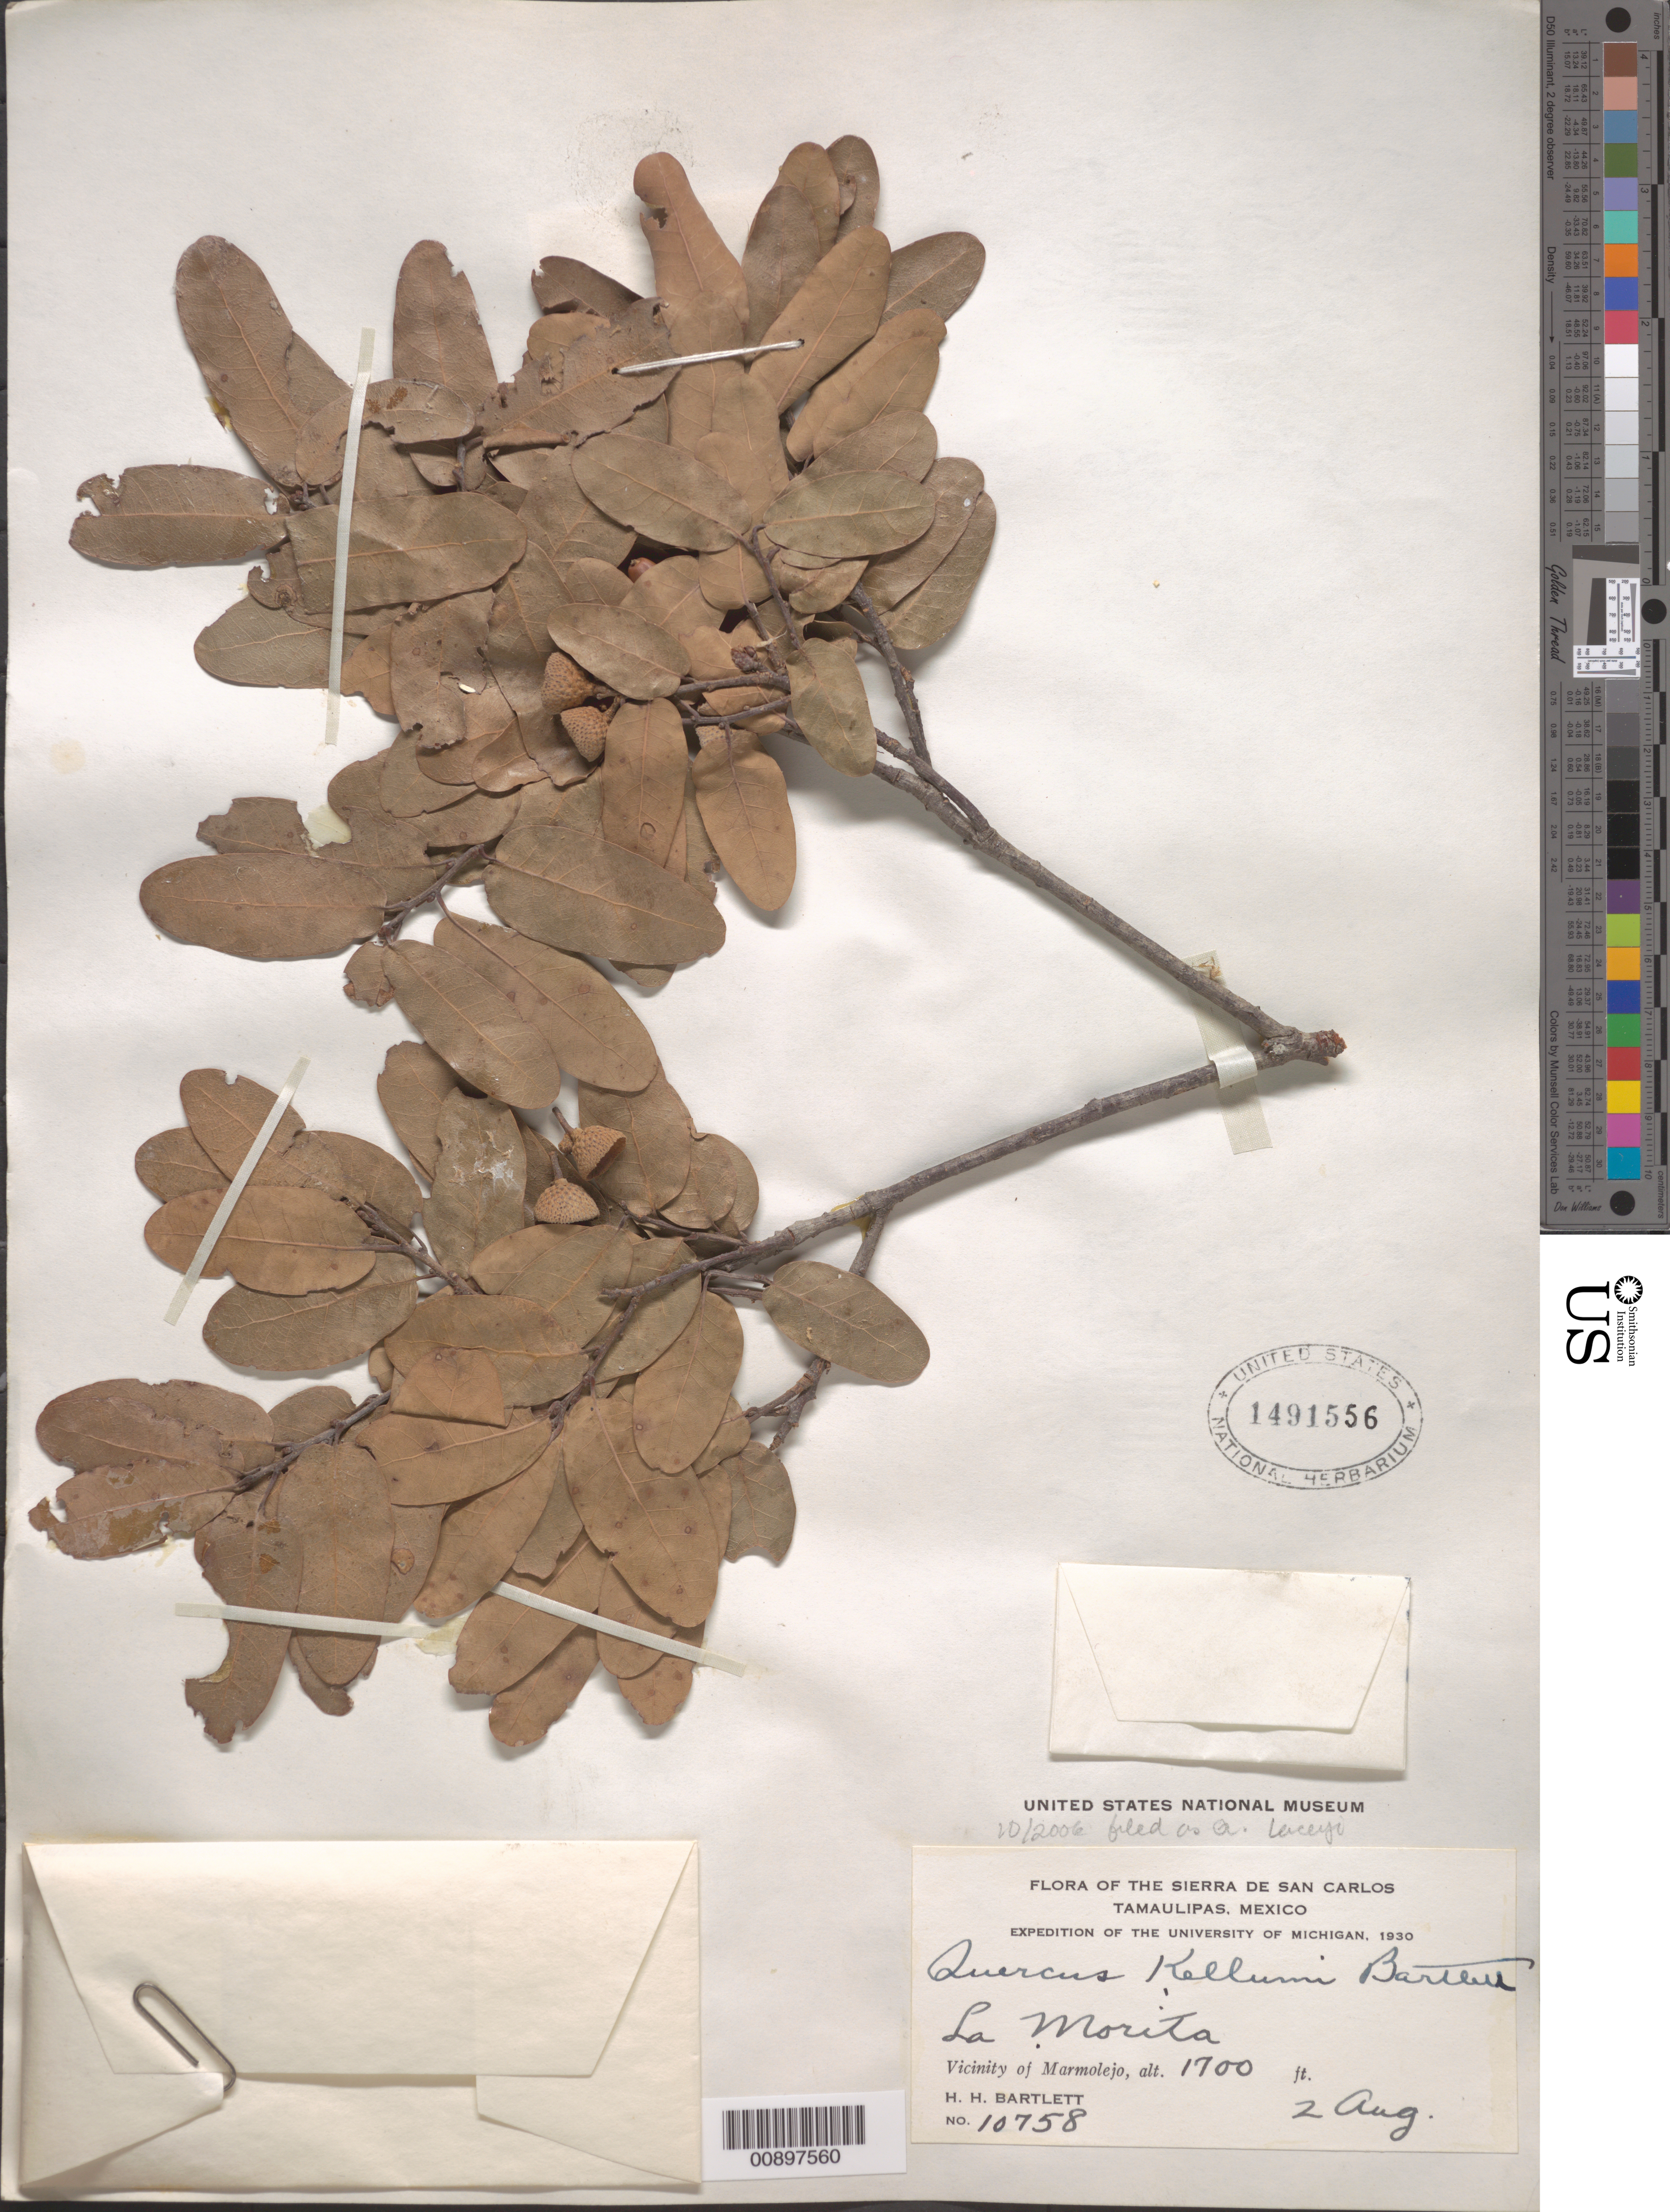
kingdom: Plantae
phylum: Tracheophyta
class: Magnoliopsida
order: Fagales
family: Fagaceae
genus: Quercus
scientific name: Quercus laceyi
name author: Small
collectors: H. H. Bartlett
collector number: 10758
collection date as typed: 02 Aug 1930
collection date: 1930-08-02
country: Mexico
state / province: Tamaulipas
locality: La Morita. Vicinity of Marmolejo, Tamaulipas. Sierra de San Carlos.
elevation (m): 518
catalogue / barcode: US 1491556